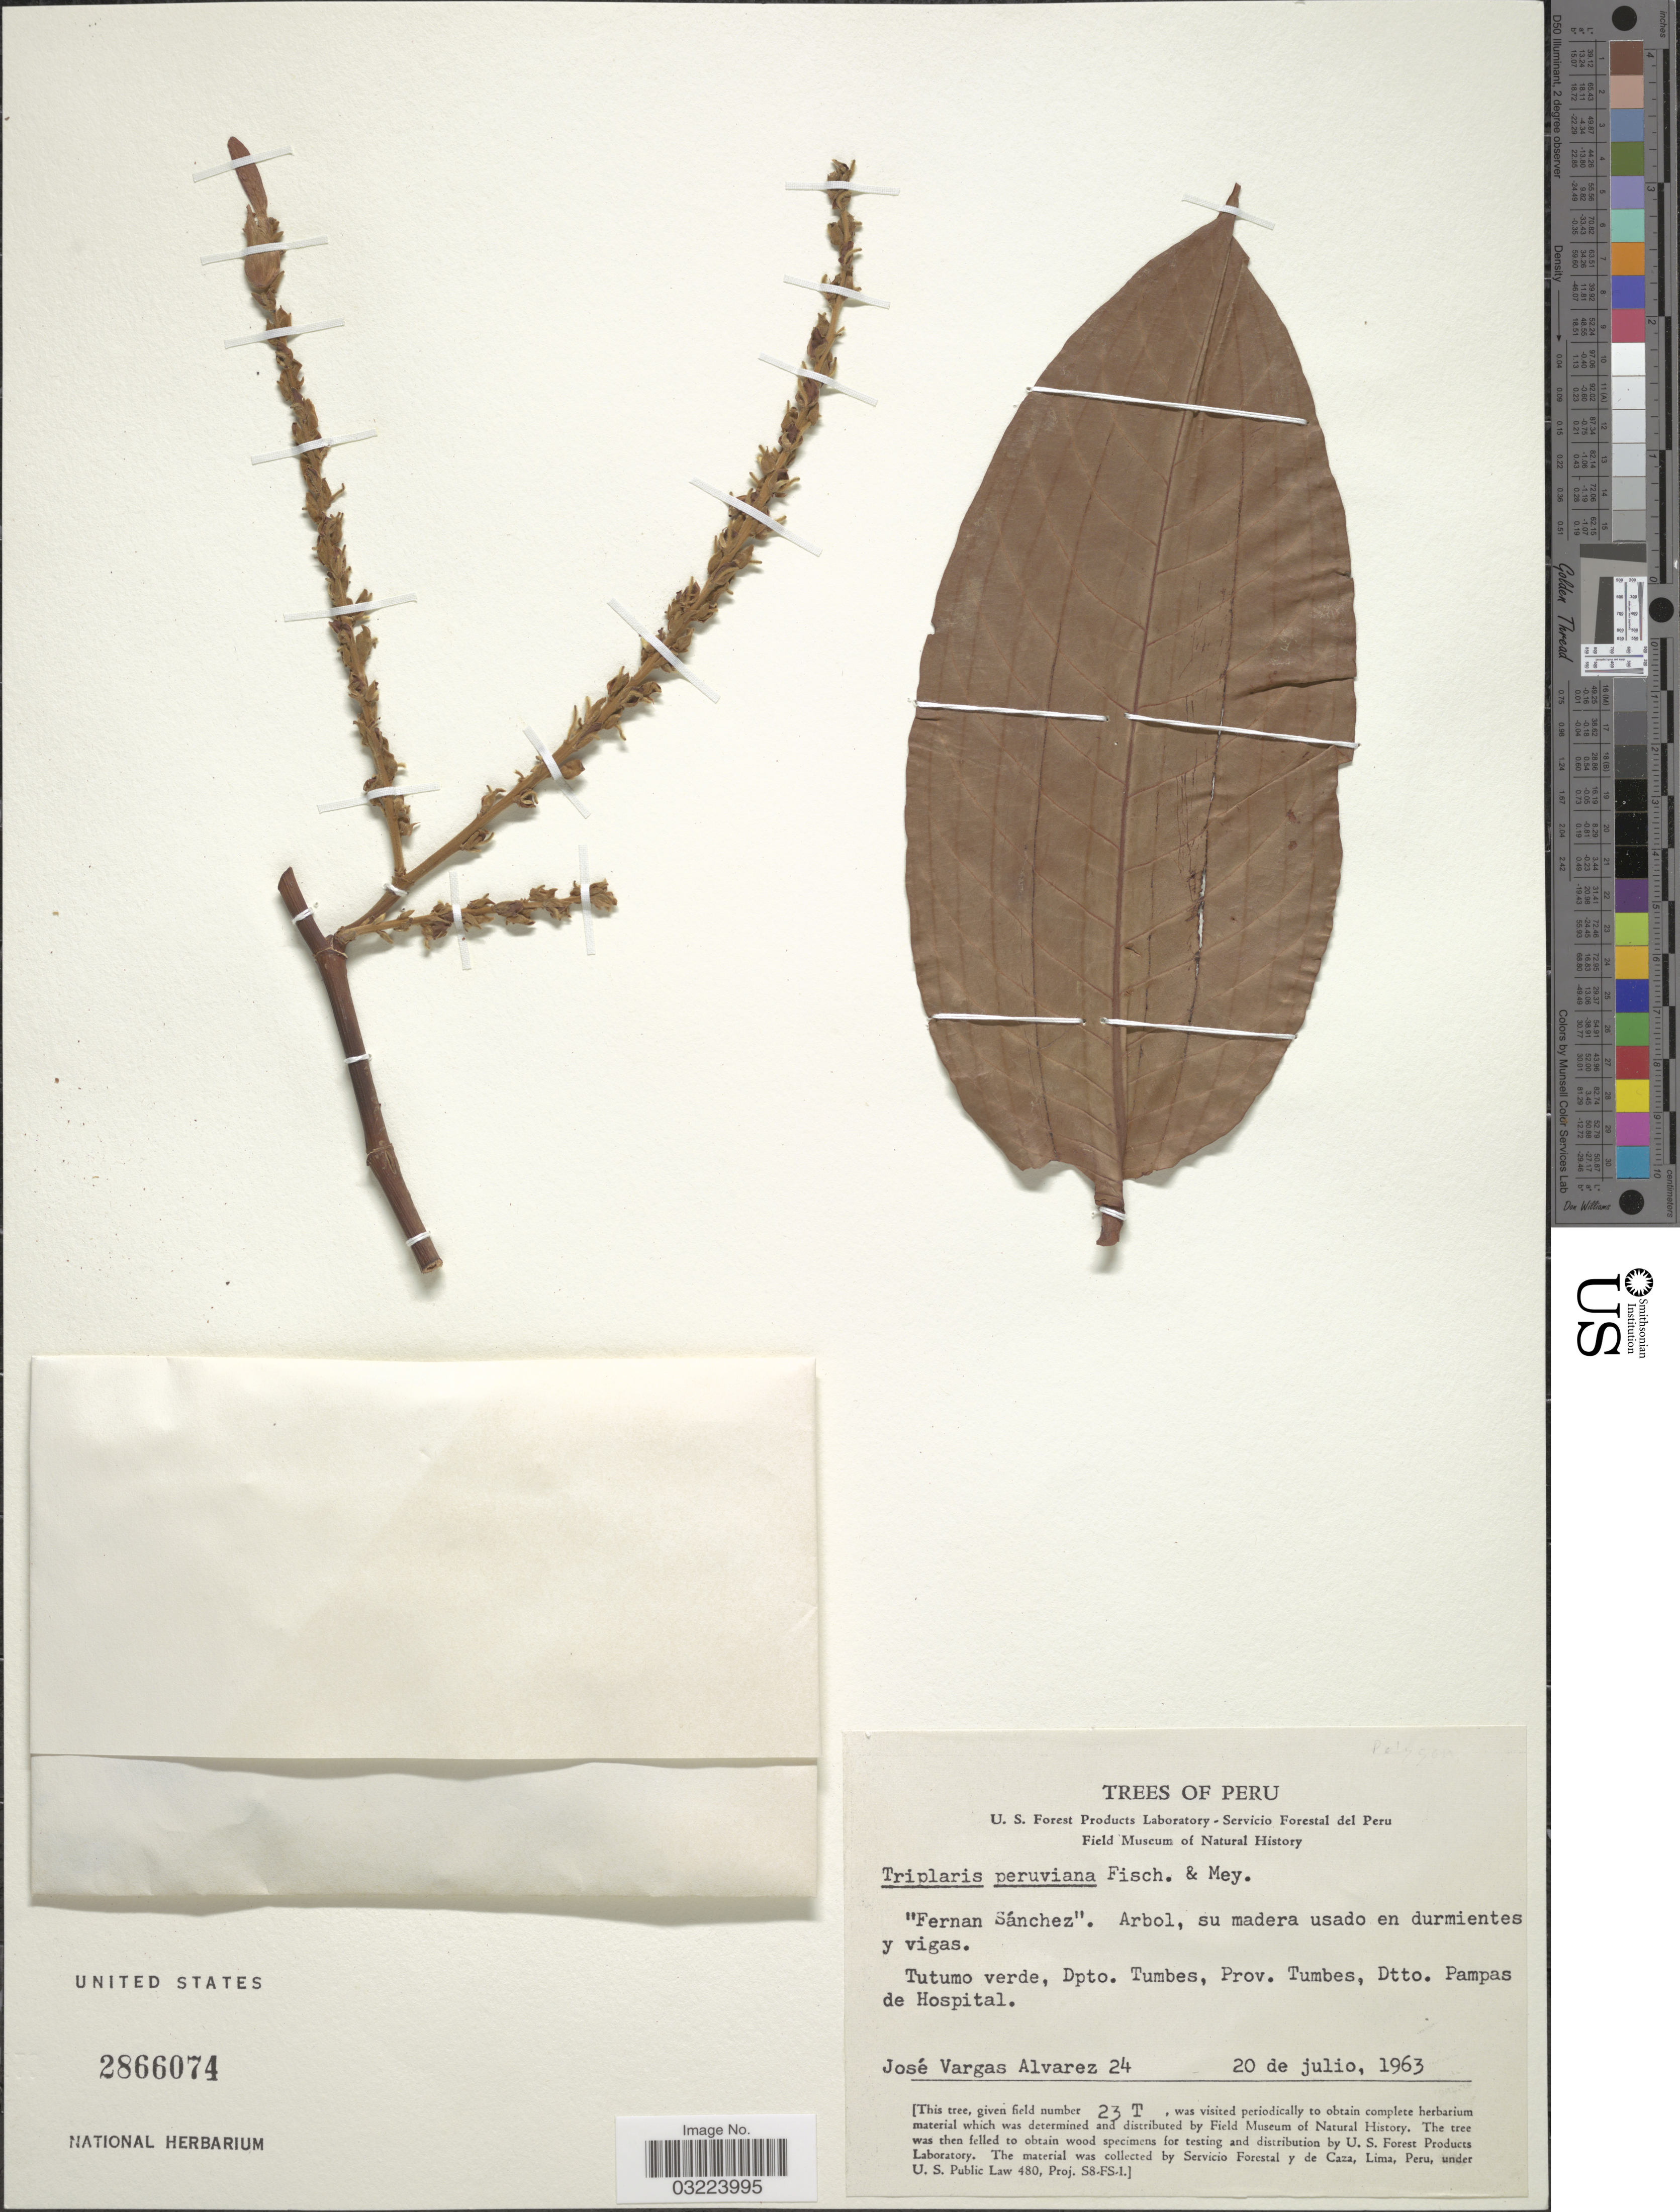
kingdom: Plantae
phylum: Tracheophyta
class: Magnoliopsida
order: Caryophyllales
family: Polygonaceae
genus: Triplaris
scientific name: Triplaris peruviana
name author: Fisch. & C.A. Mey.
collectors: J. V. Alvarez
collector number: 24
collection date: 1963-07-20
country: Peru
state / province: Tumbes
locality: Tutumo verde, Dpto. Tumbes, Dtto. Pampas de Hospital.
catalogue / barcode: US 2866074